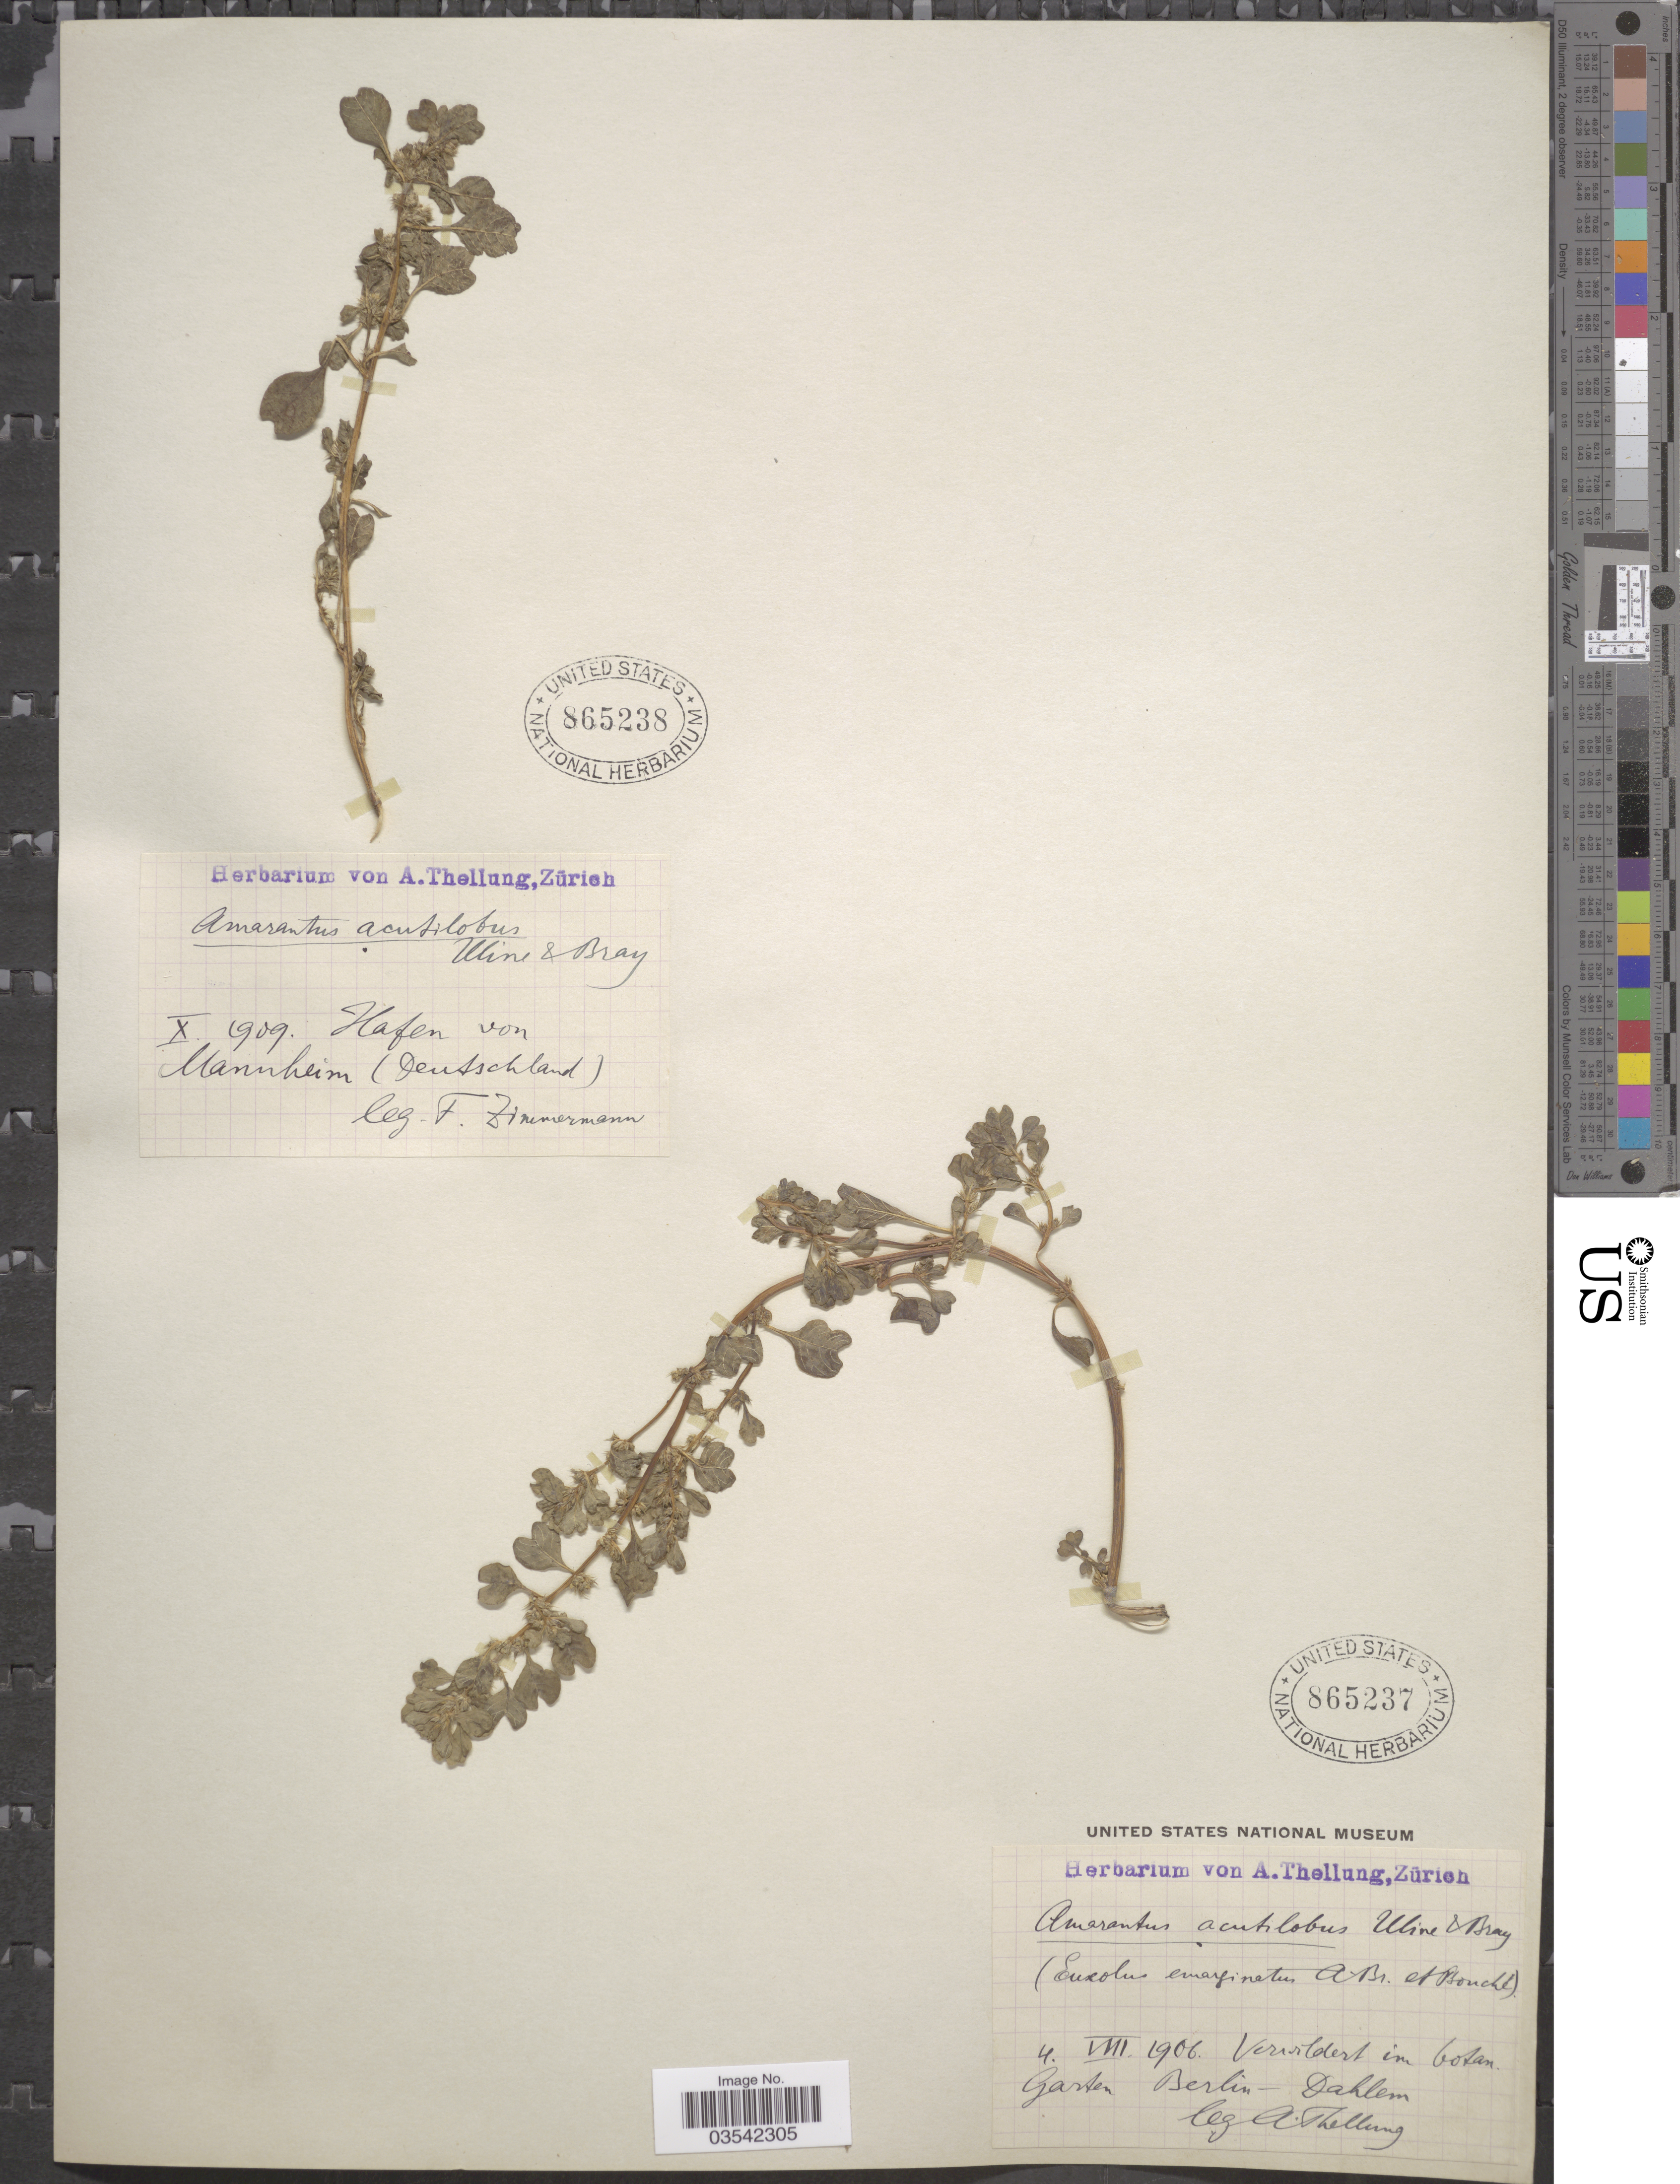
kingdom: Plantae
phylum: Tracheophyta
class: Magnoliopsida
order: Caryophyllales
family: Amaranthaceae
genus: Amaranthus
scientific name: Amaranthus acutilobus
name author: Uline & W.L. Bray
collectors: F. Zimmermann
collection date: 1909-10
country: Germany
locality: Hafen von Mannheim (Deutschland).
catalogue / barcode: US 865238